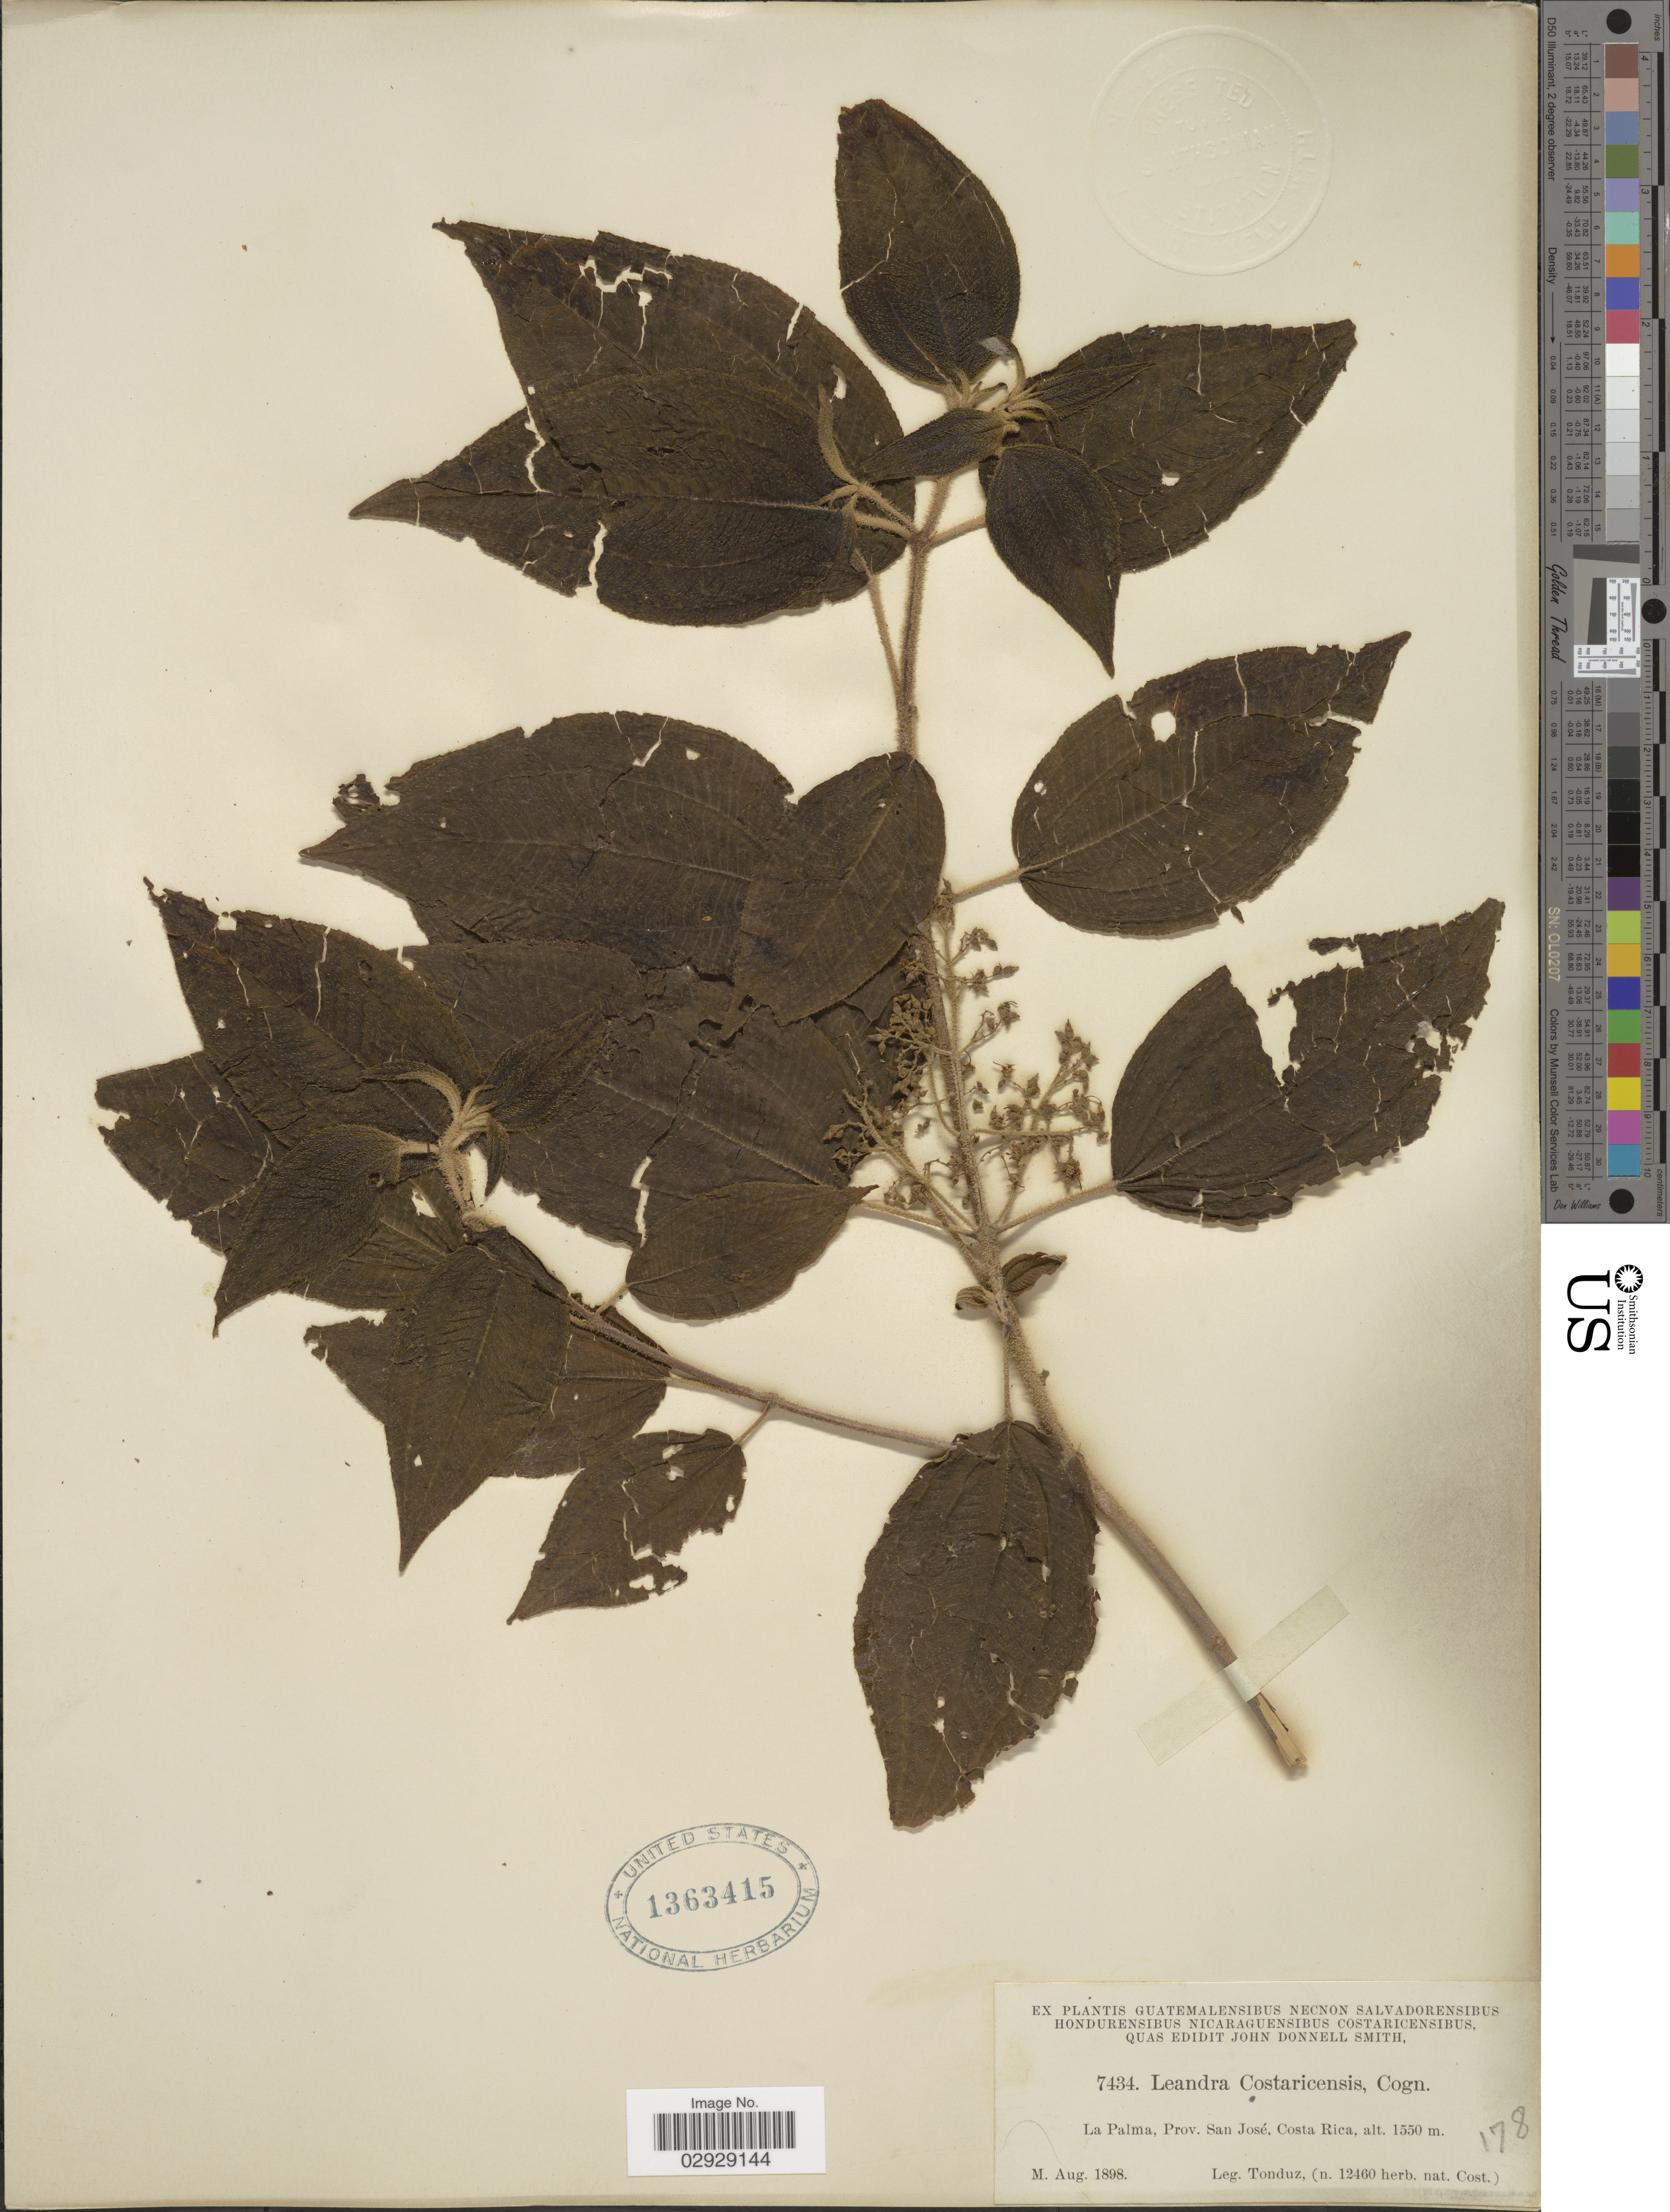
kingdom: Plantae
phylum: Tracheophyta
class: Magnoliopsida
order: Myrtales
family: Melastomataceae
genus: Leandra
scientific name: Leandra costaricensis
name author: Cogn.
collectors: Tonduz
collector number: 7434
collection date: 1898-08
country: Costa Rica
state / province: San José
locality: La Palma.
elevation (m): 1550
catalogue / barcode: US 1363415